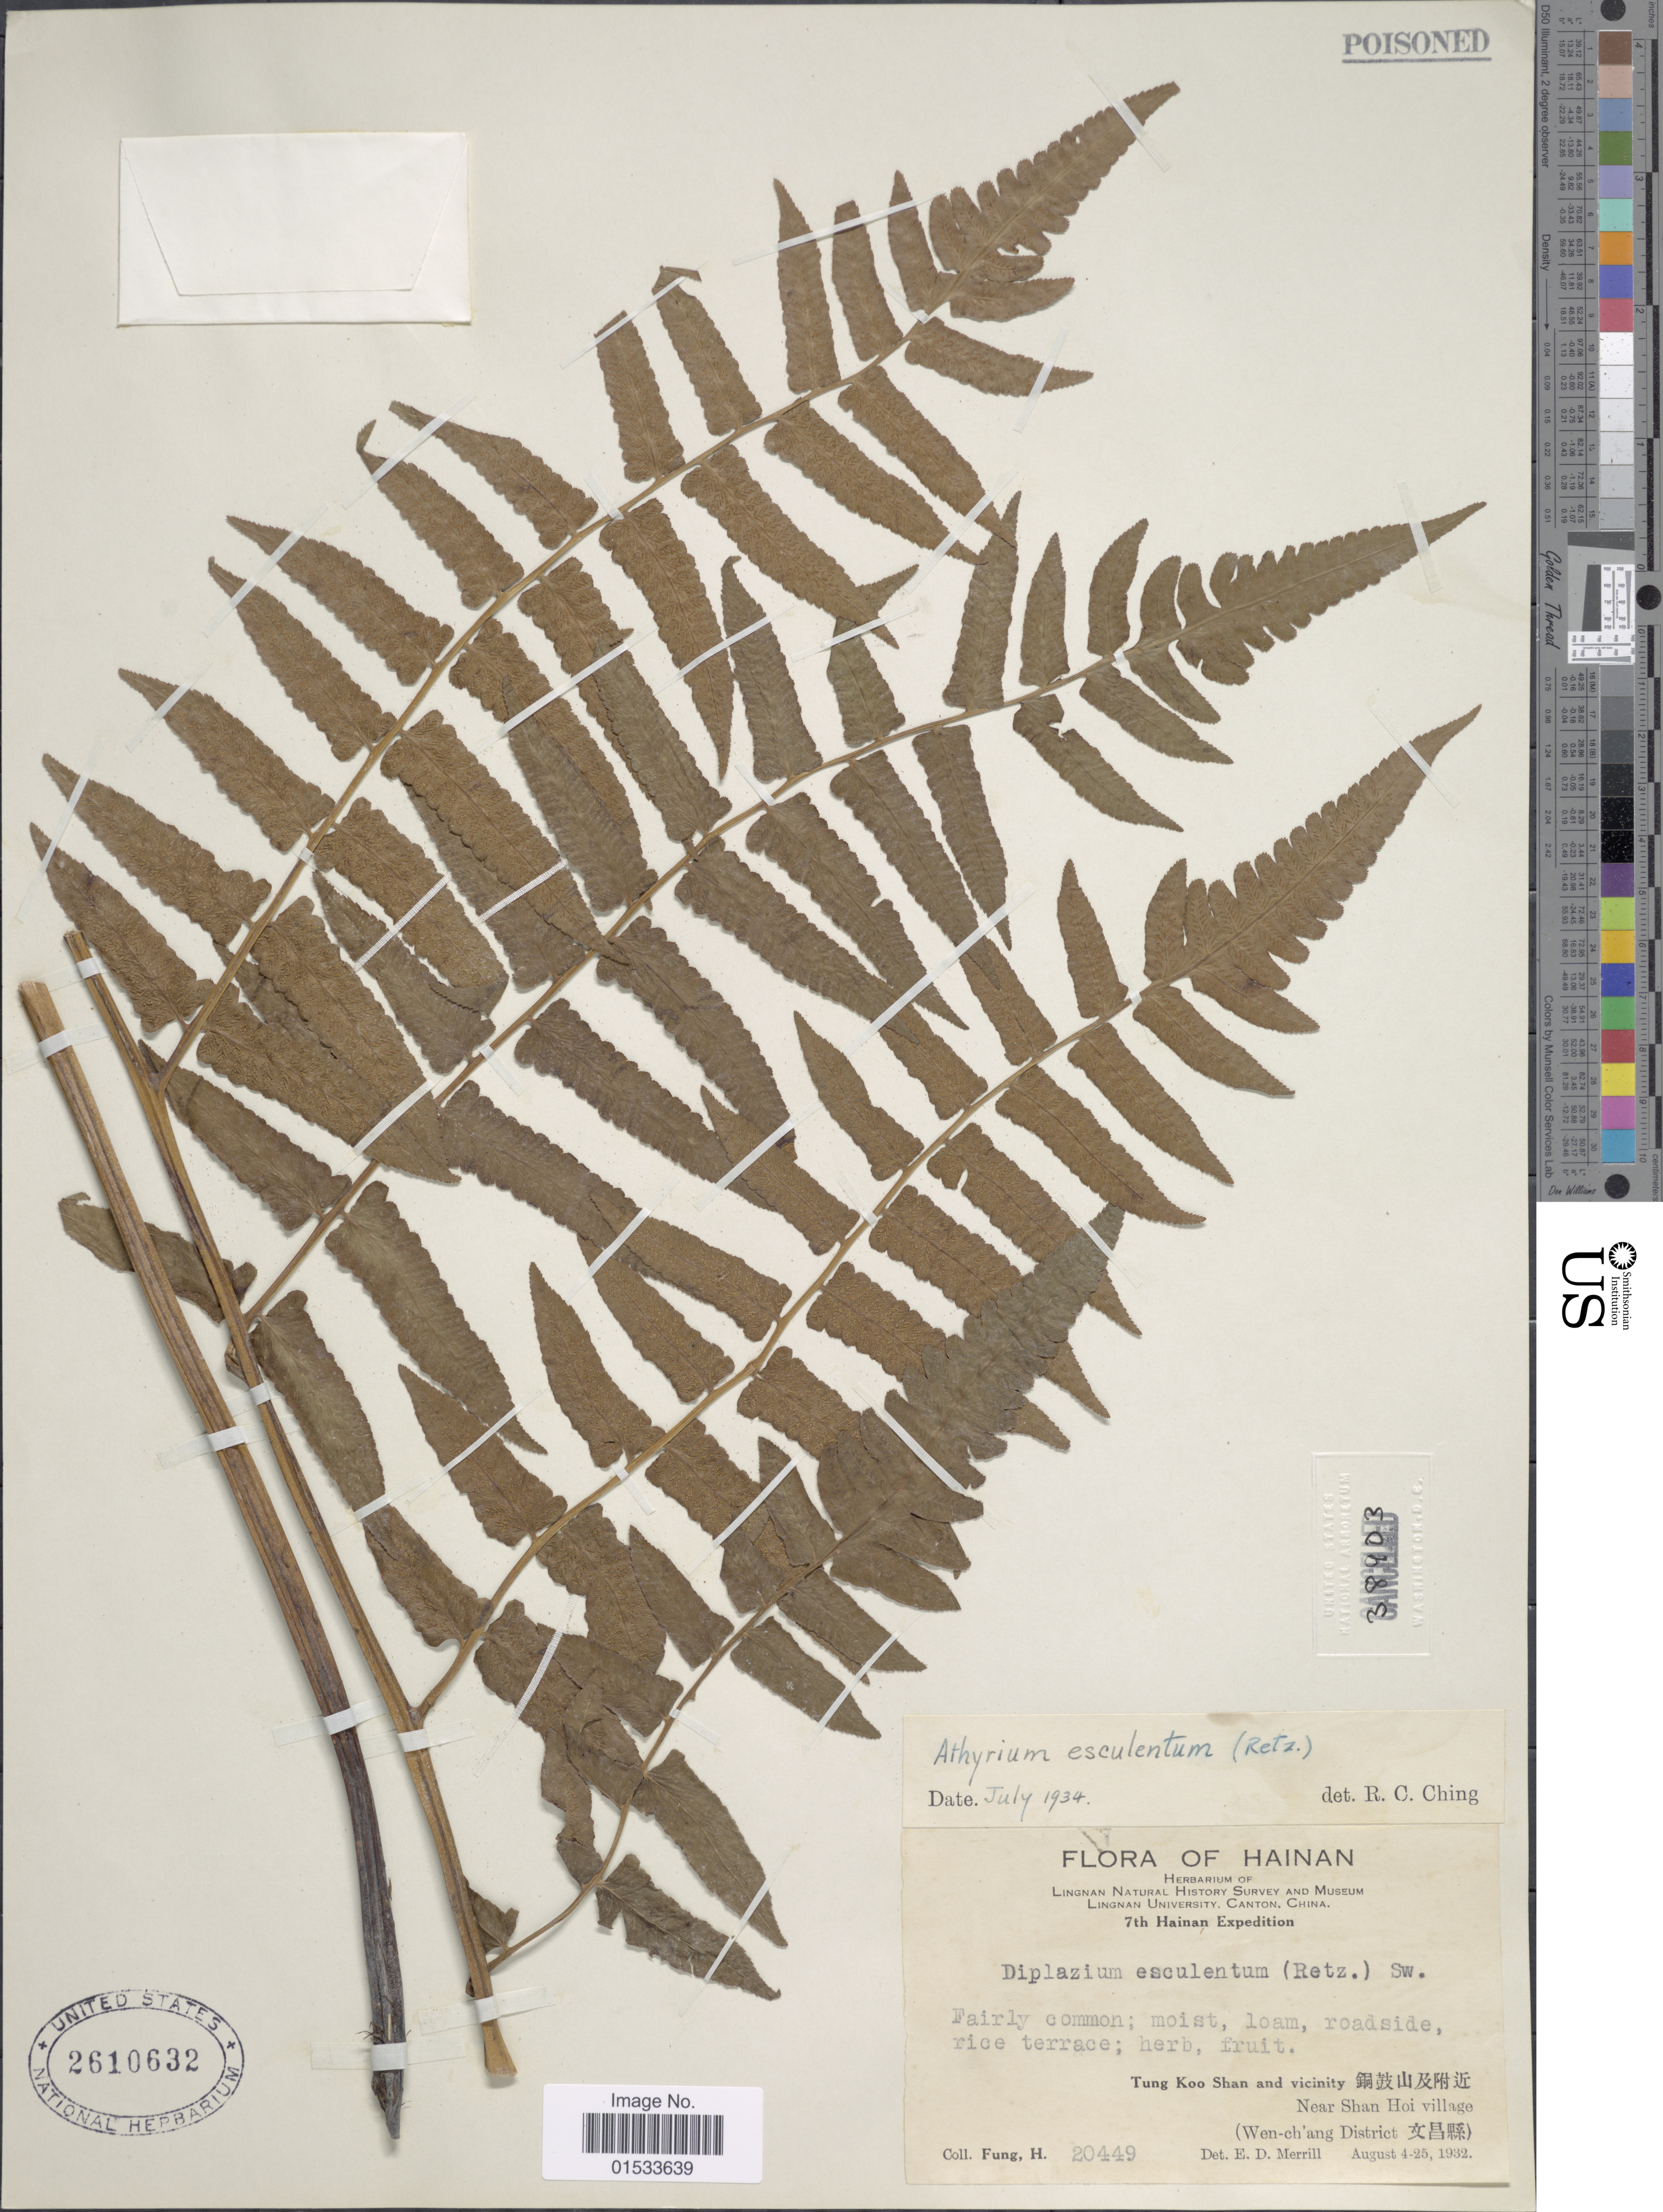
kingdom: Plantae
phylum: Tracheophyta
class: Polypodiopsida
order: Polypodiales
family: Athyriaceae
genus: Diplazium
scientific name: Diplazium esculentum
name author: (Retz.) Sw.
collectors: H. Fung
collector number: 20449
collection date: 1932-08-04/1932-08-25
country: China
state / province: Hainan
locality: Tung Koo Shan and vicinity, near Shan Hoi village (Wen- Ch'ang District)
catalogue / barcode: US 2610632